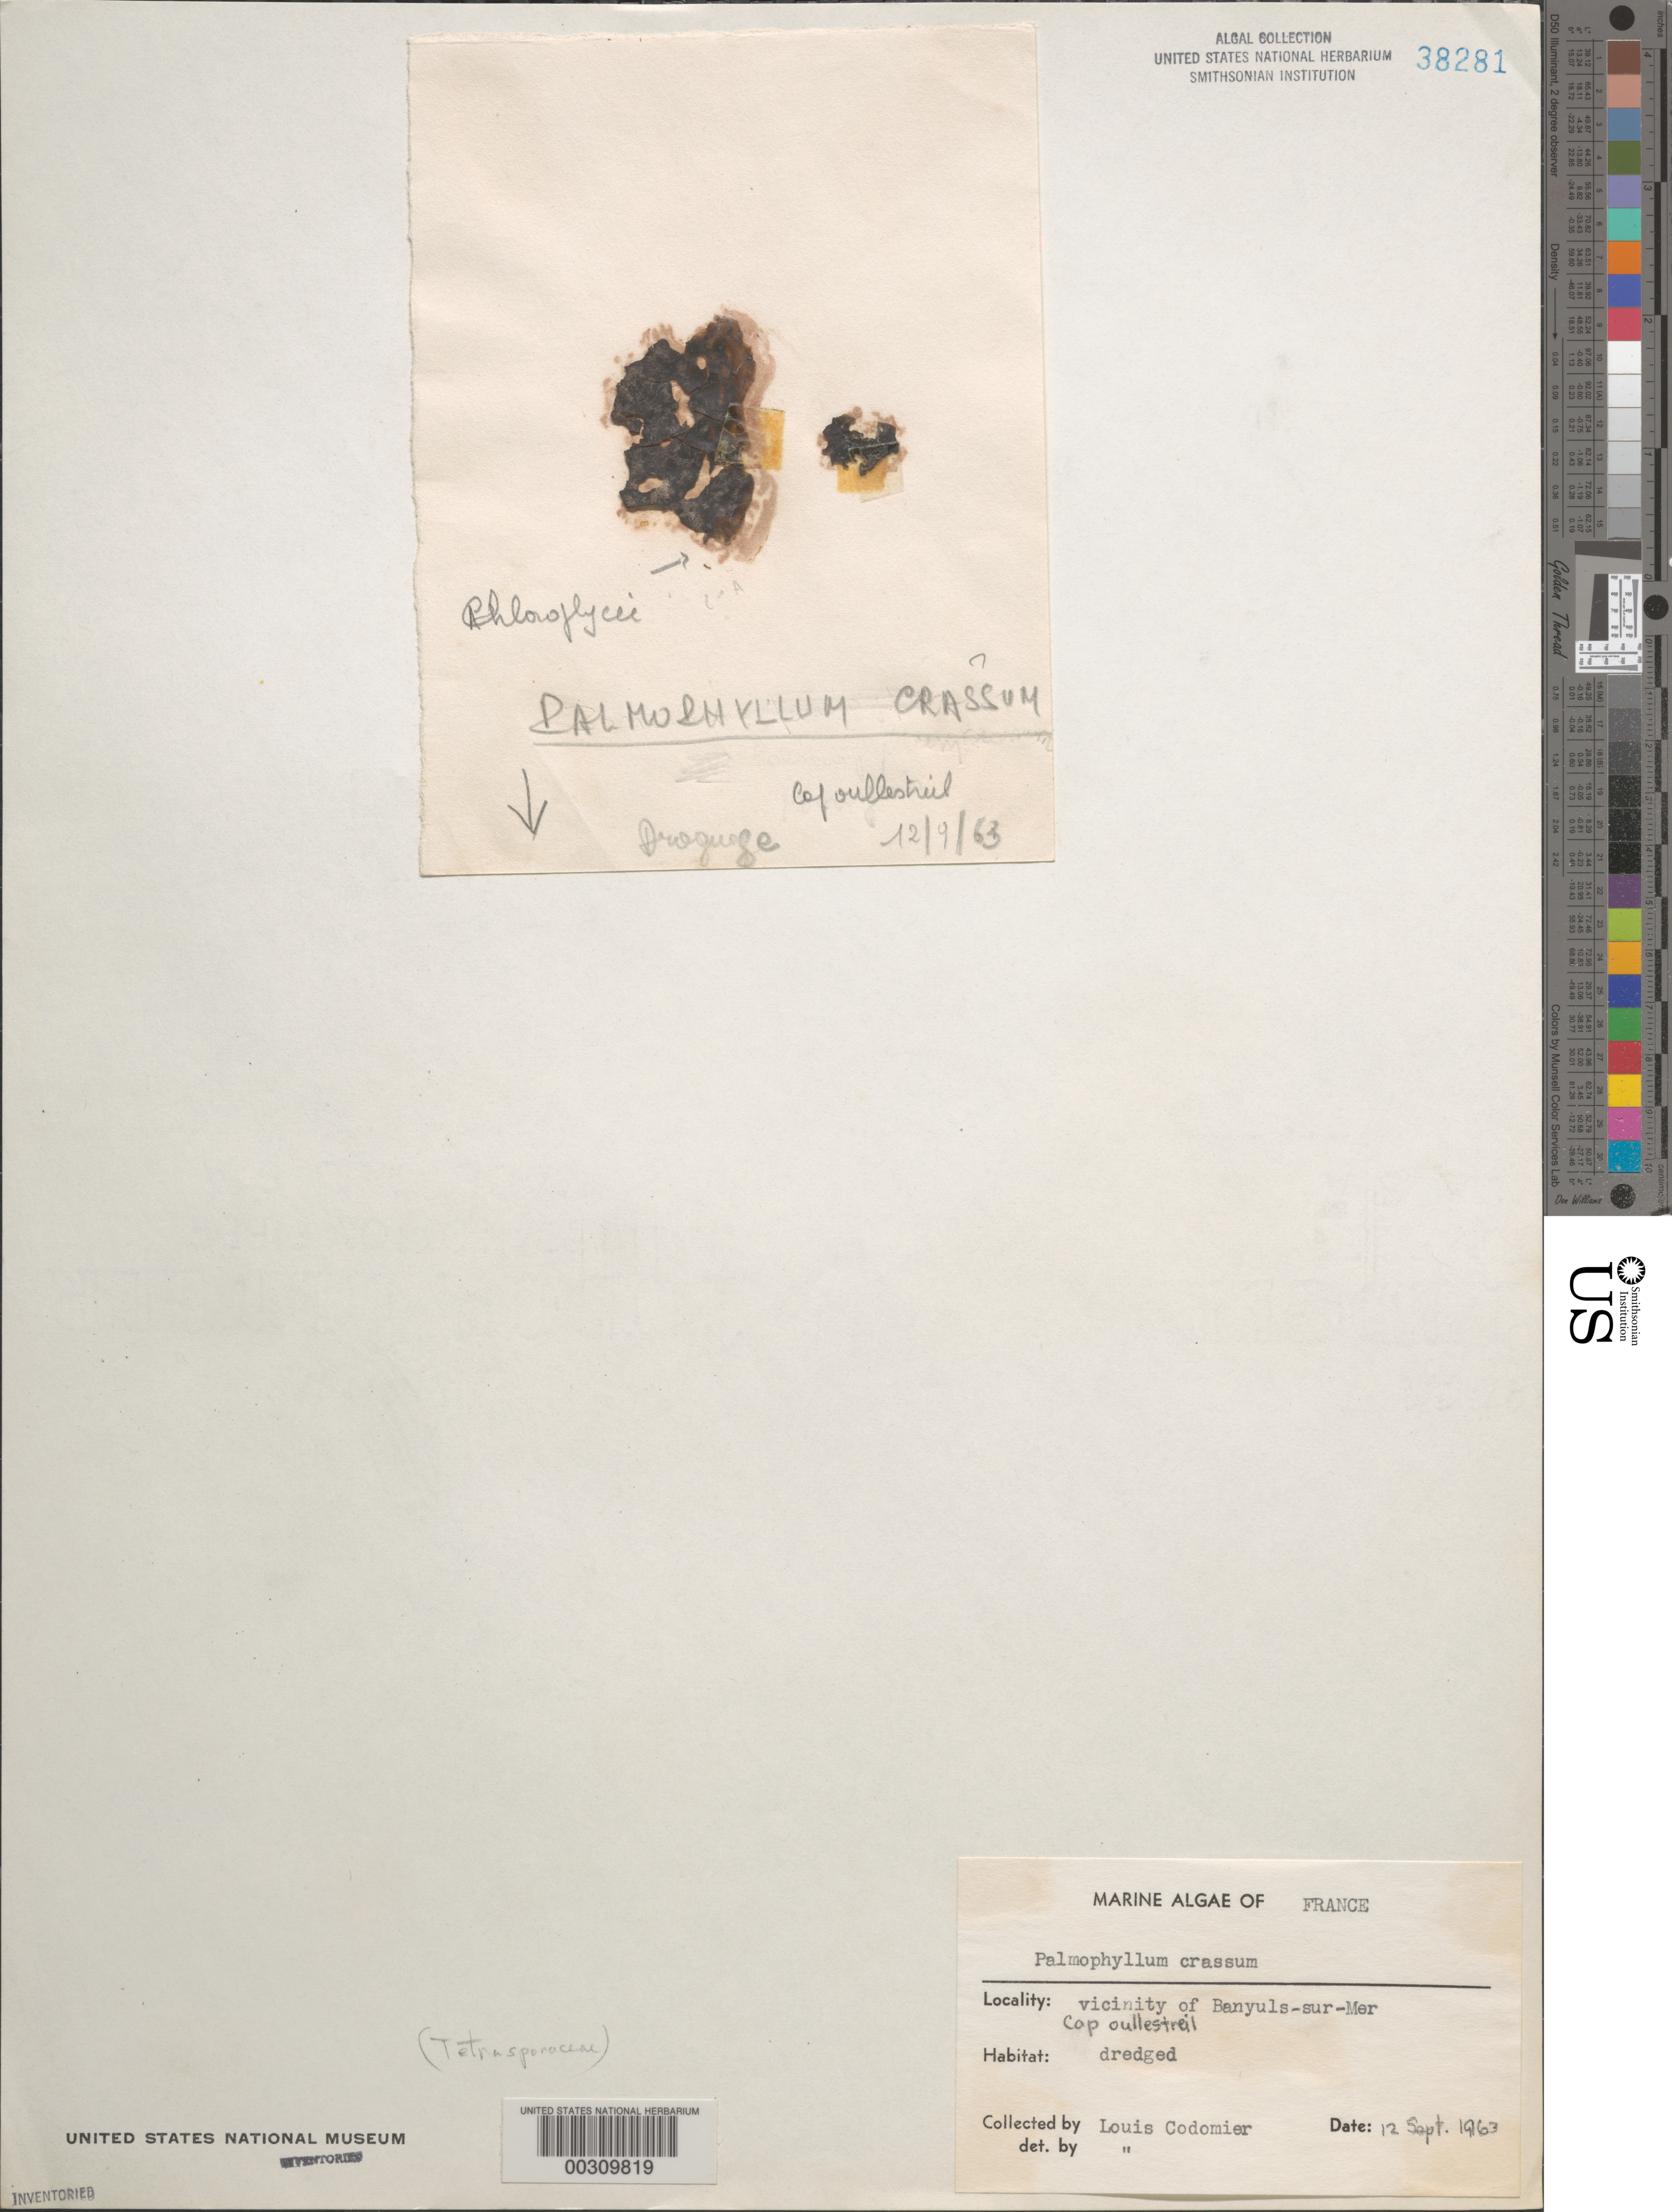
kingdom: Plantae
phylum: Chlorophyta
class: Palmophyllophyceae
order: Palmophyllales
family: Palmophyllaceae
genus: Palmophyllum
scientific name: Palmophyllum crassum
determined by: Codomier, L.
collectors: L. Codomier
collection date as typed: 12 Sep 1963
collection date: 1963-09-12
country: France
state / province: Occitanie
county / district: Pyrénées-Orientales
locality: Banyuls-sur-Mer, Cap Oullestreil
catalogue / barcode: US 38281